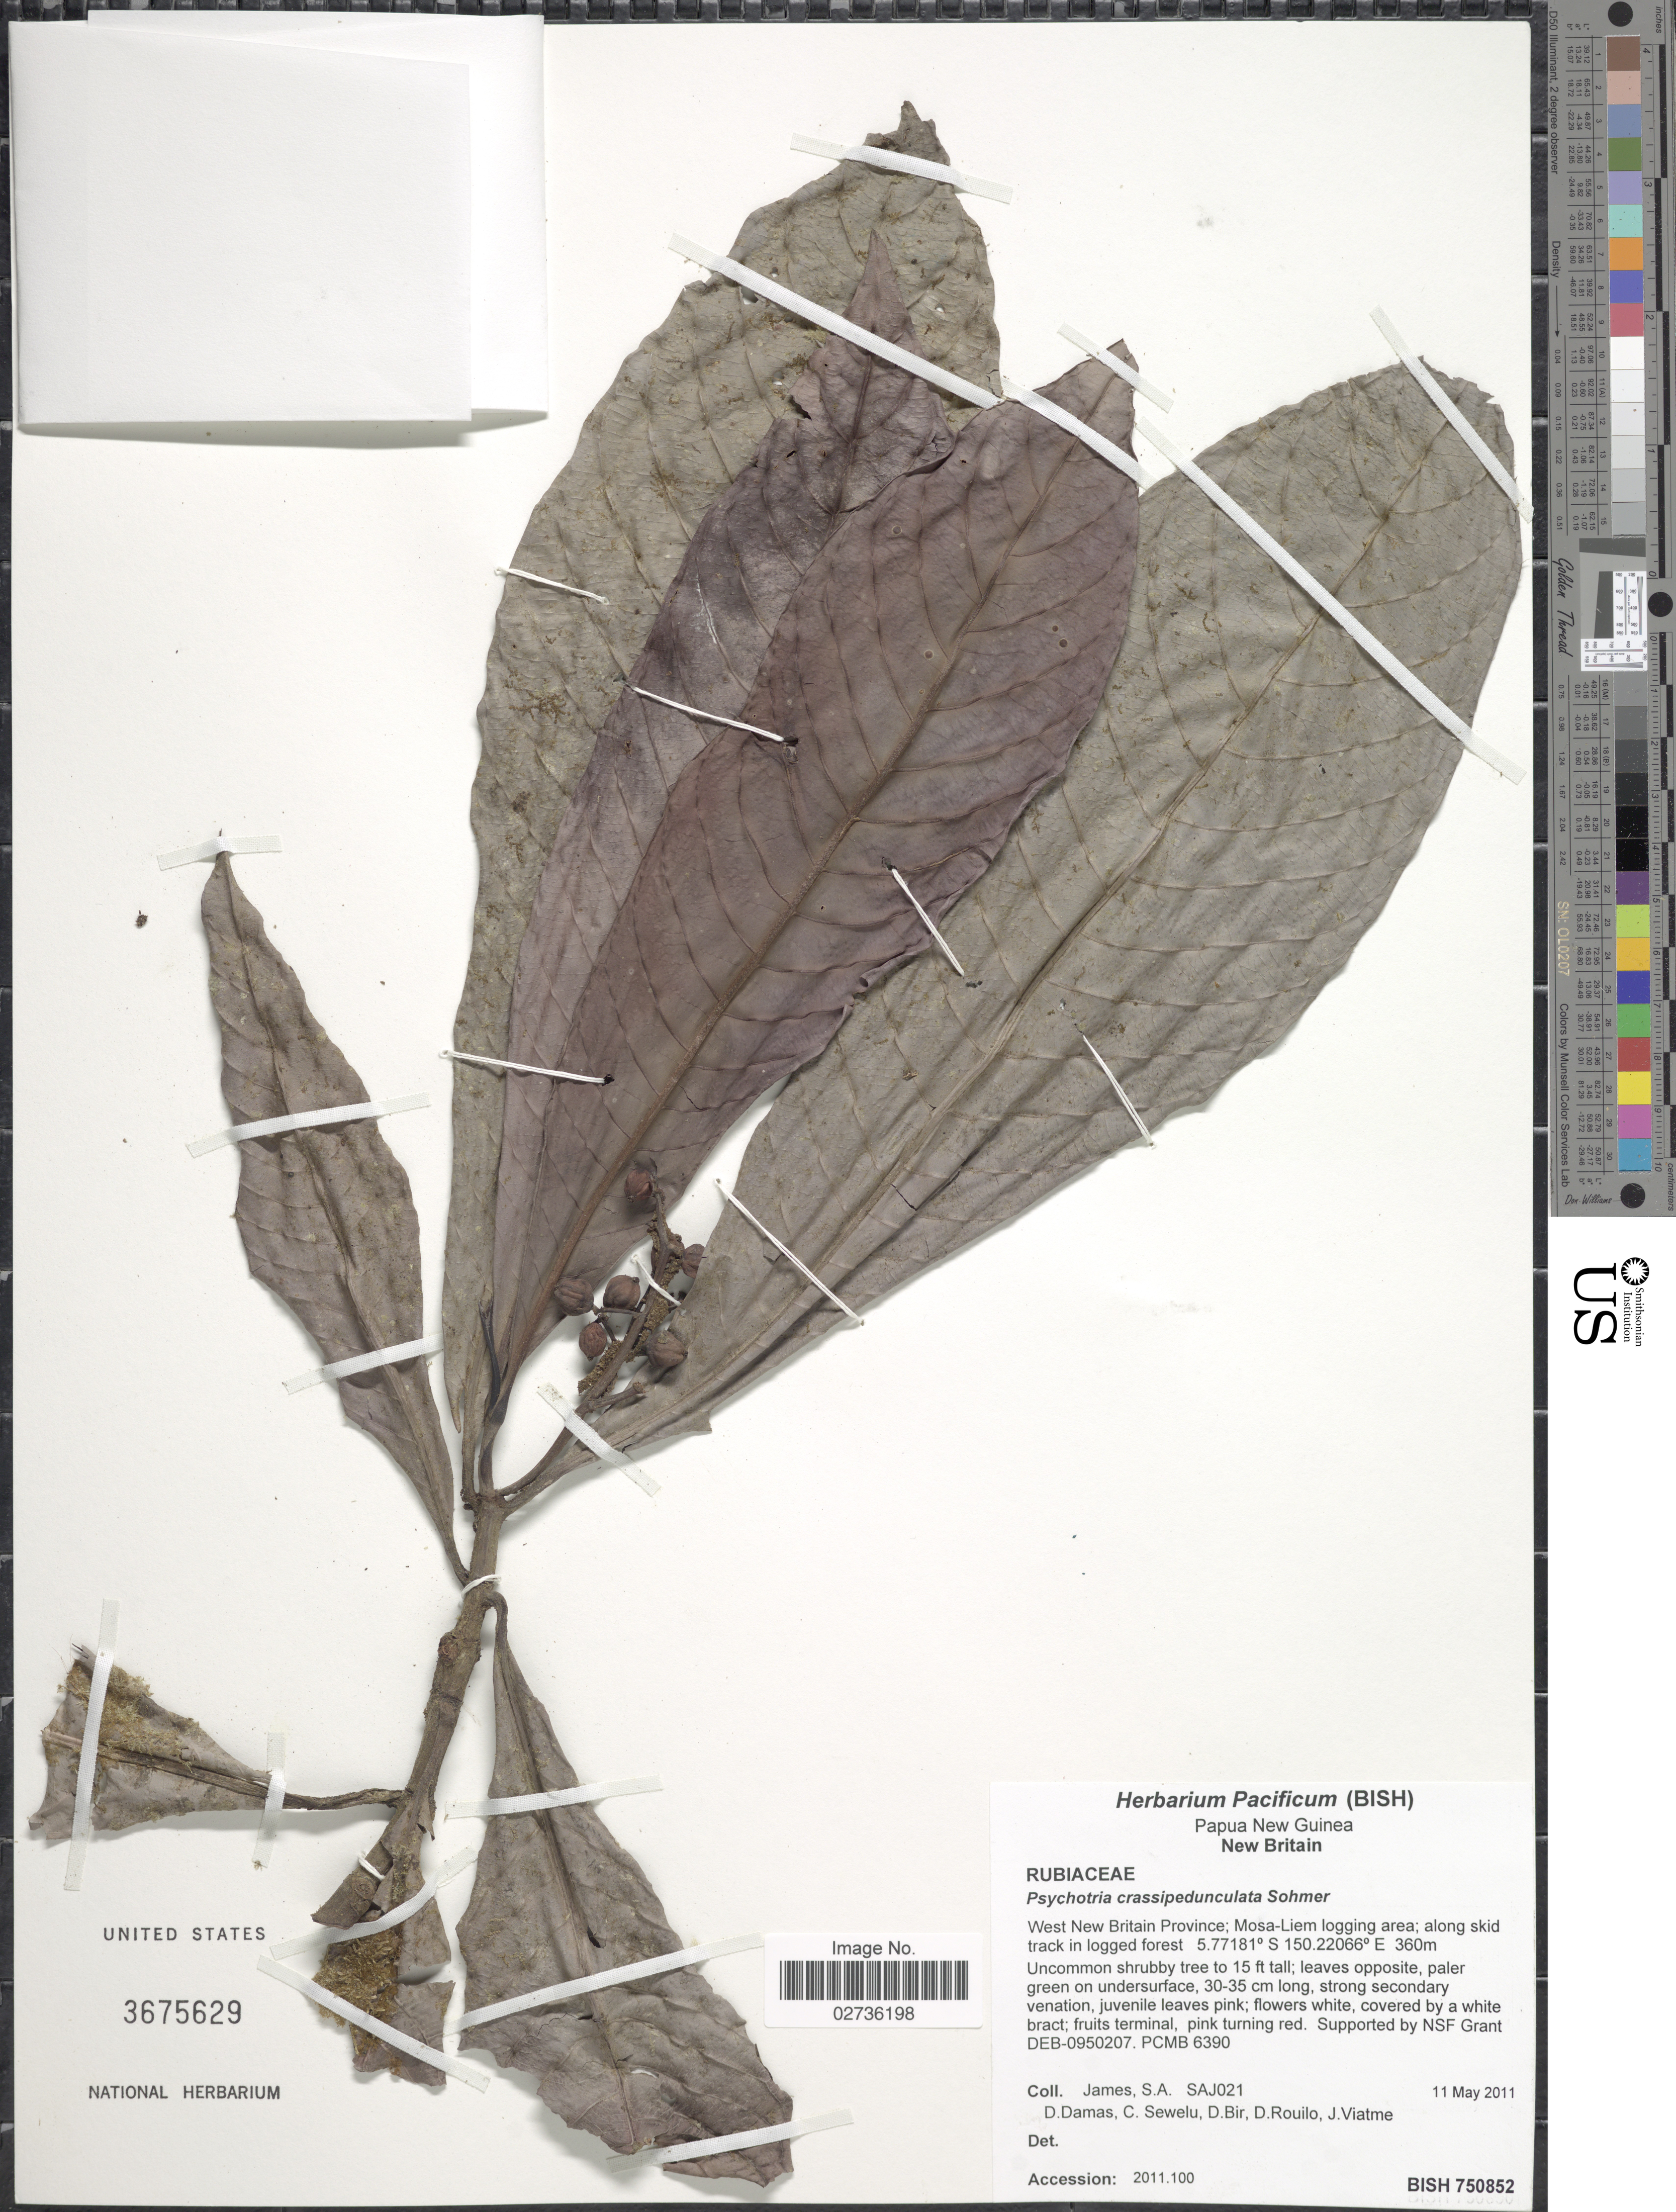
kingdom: Plantae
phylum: Tracheophyta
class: Magnoliopsida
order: Gentianales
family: Rubiaceae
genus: Psychotria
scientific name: Psychotria crassipedunculata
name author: Sohmer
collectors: S. James, D. Damas, C. Sewelu, D. Bir & et al.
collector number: SAJ021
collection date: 2011-05-11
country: Papua New Guinea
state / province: West New Britain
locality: Mosa-Liem logging area; along skid track in logged forest.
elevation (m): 360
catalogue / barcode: US 3675629